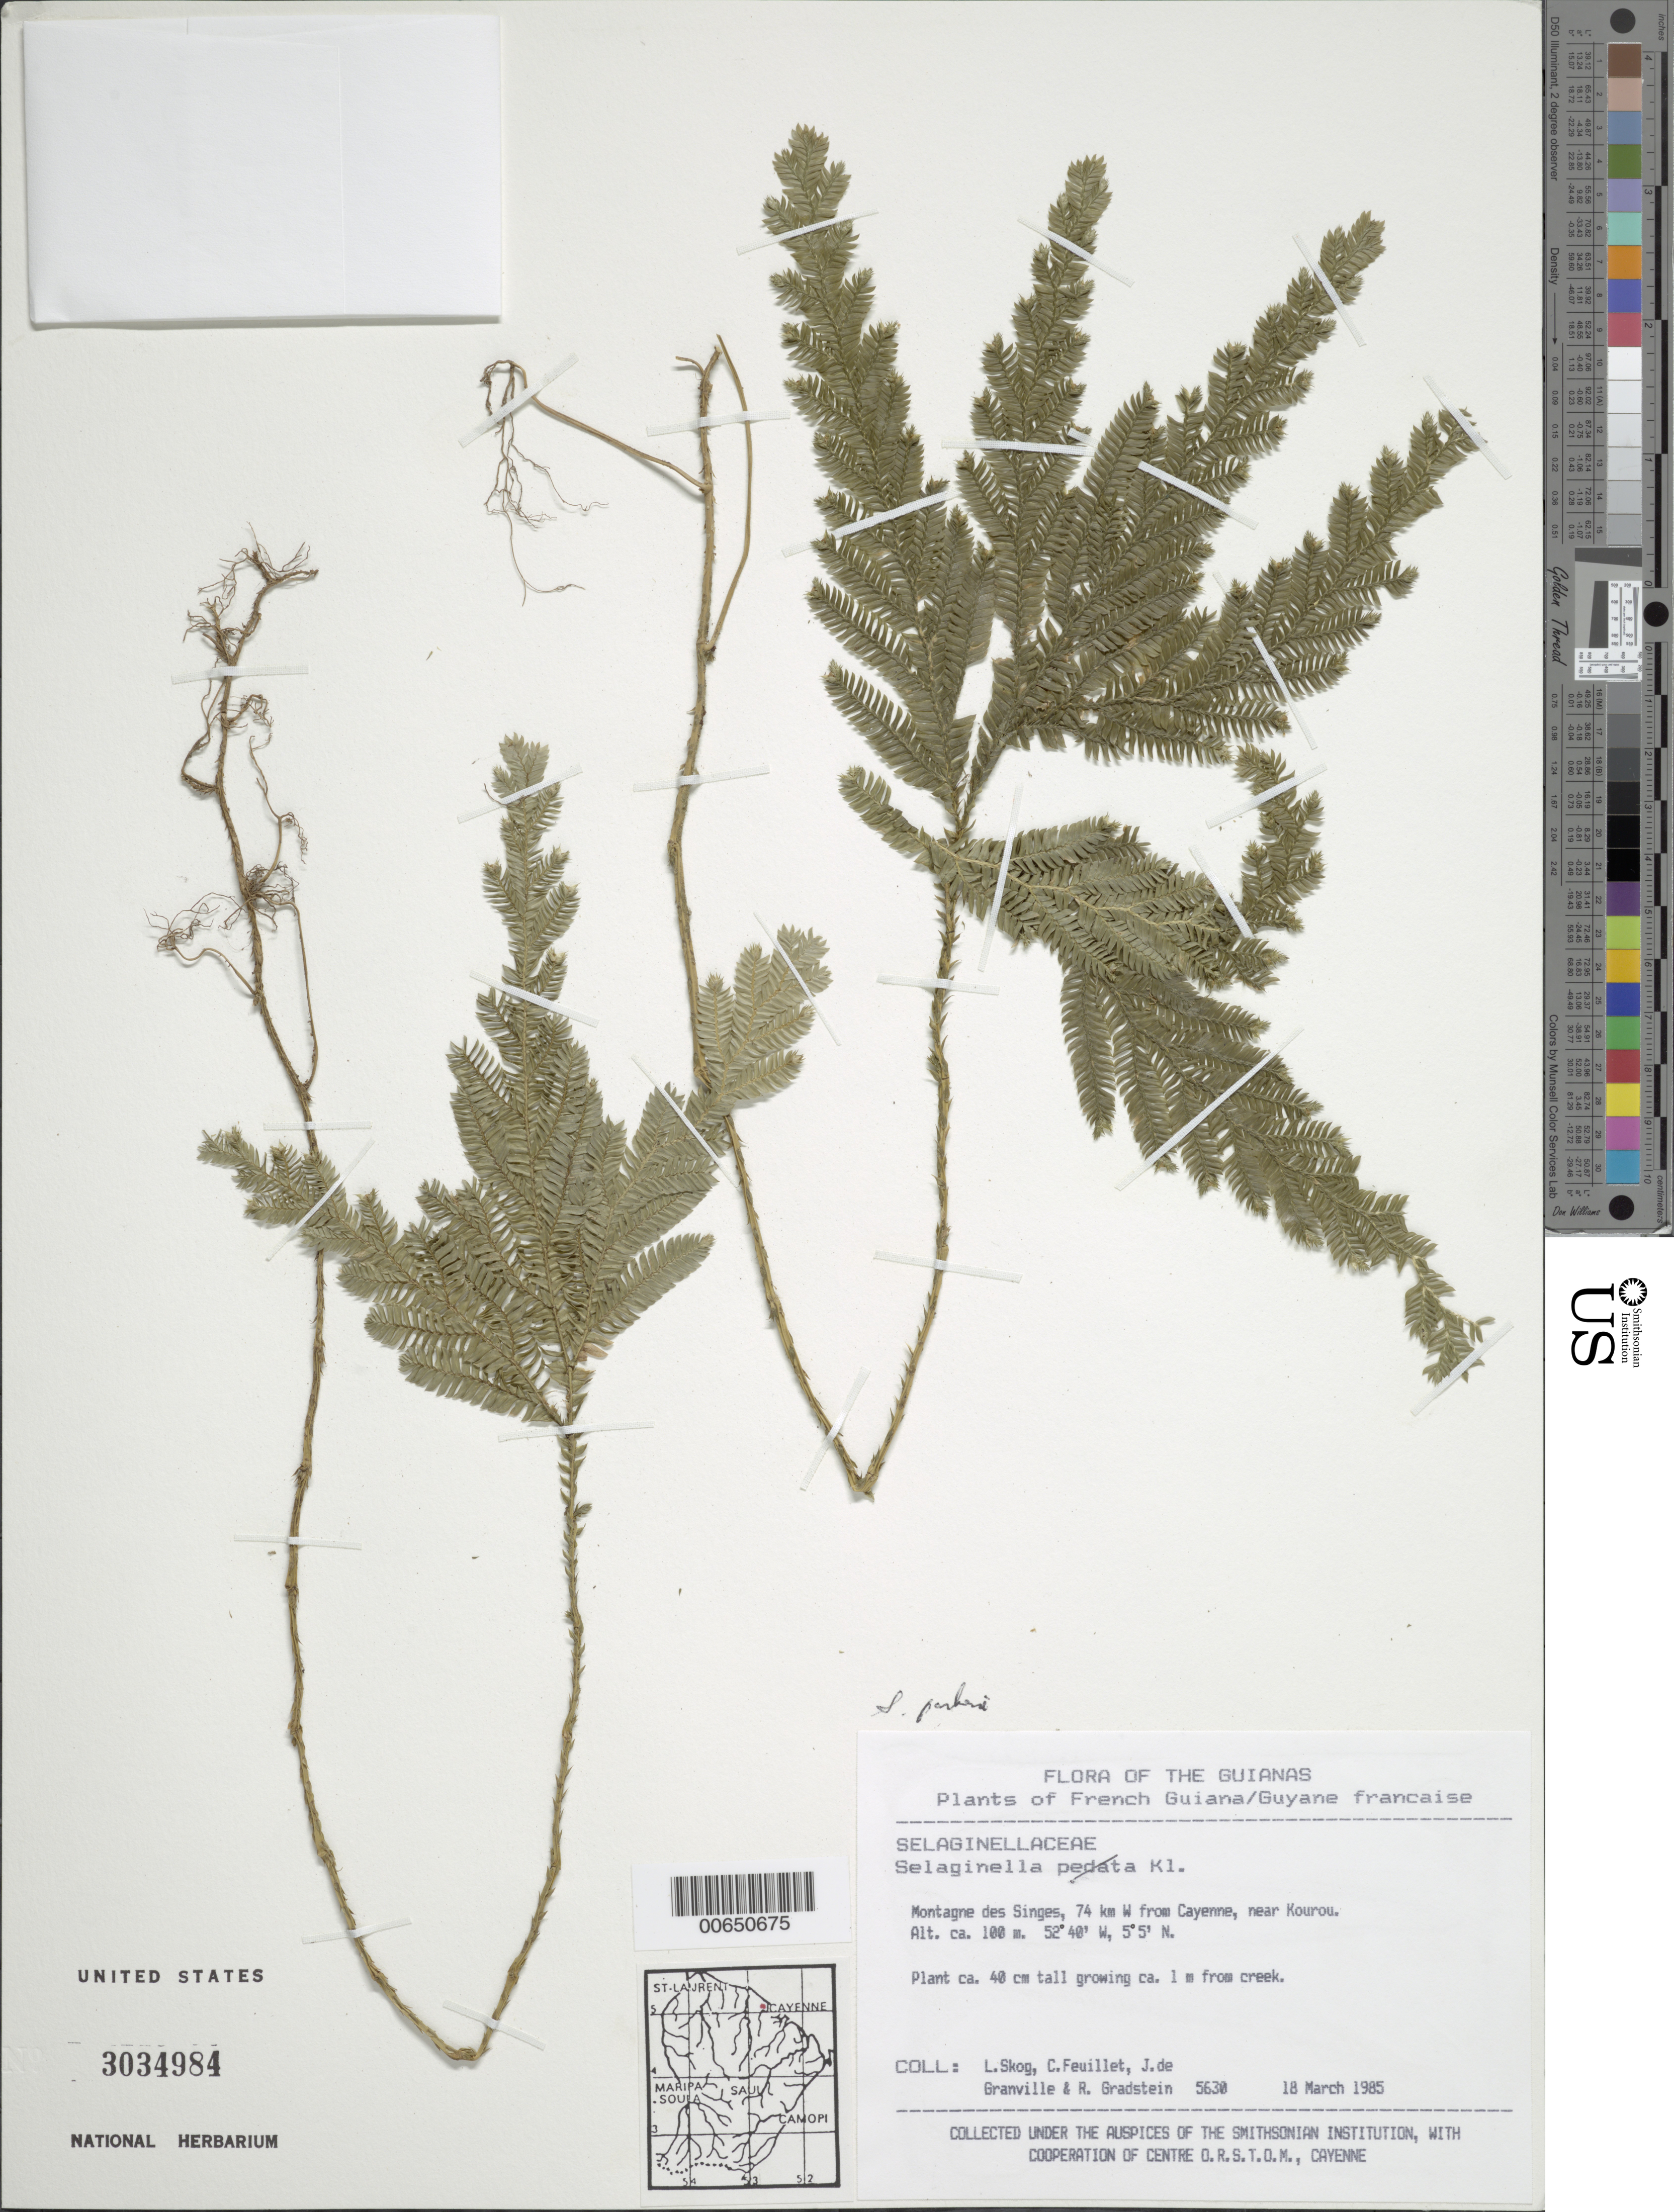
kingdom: Plantae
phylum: Tracheophyta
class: Lycopodiopsida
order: Selaginellales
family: Selaginellaceae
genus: Selaginella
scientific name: Selaginella parkeri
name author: (Hook. & Grev.) Spring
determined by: Lellinger, David B., (BOT), Smithsonian Institution - National Museum of Natural History (UNITED STATES)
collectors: L. E. Skog, C. Feuillet, J.-J. de Granville & R. Gradstein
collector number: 5630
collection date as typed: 18 March 1985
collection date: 1985-03-18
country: French Guiana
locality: Montagne des Singes, 74 km W from Cayenne, near Kourou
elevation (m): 100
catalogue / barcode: US 3034984